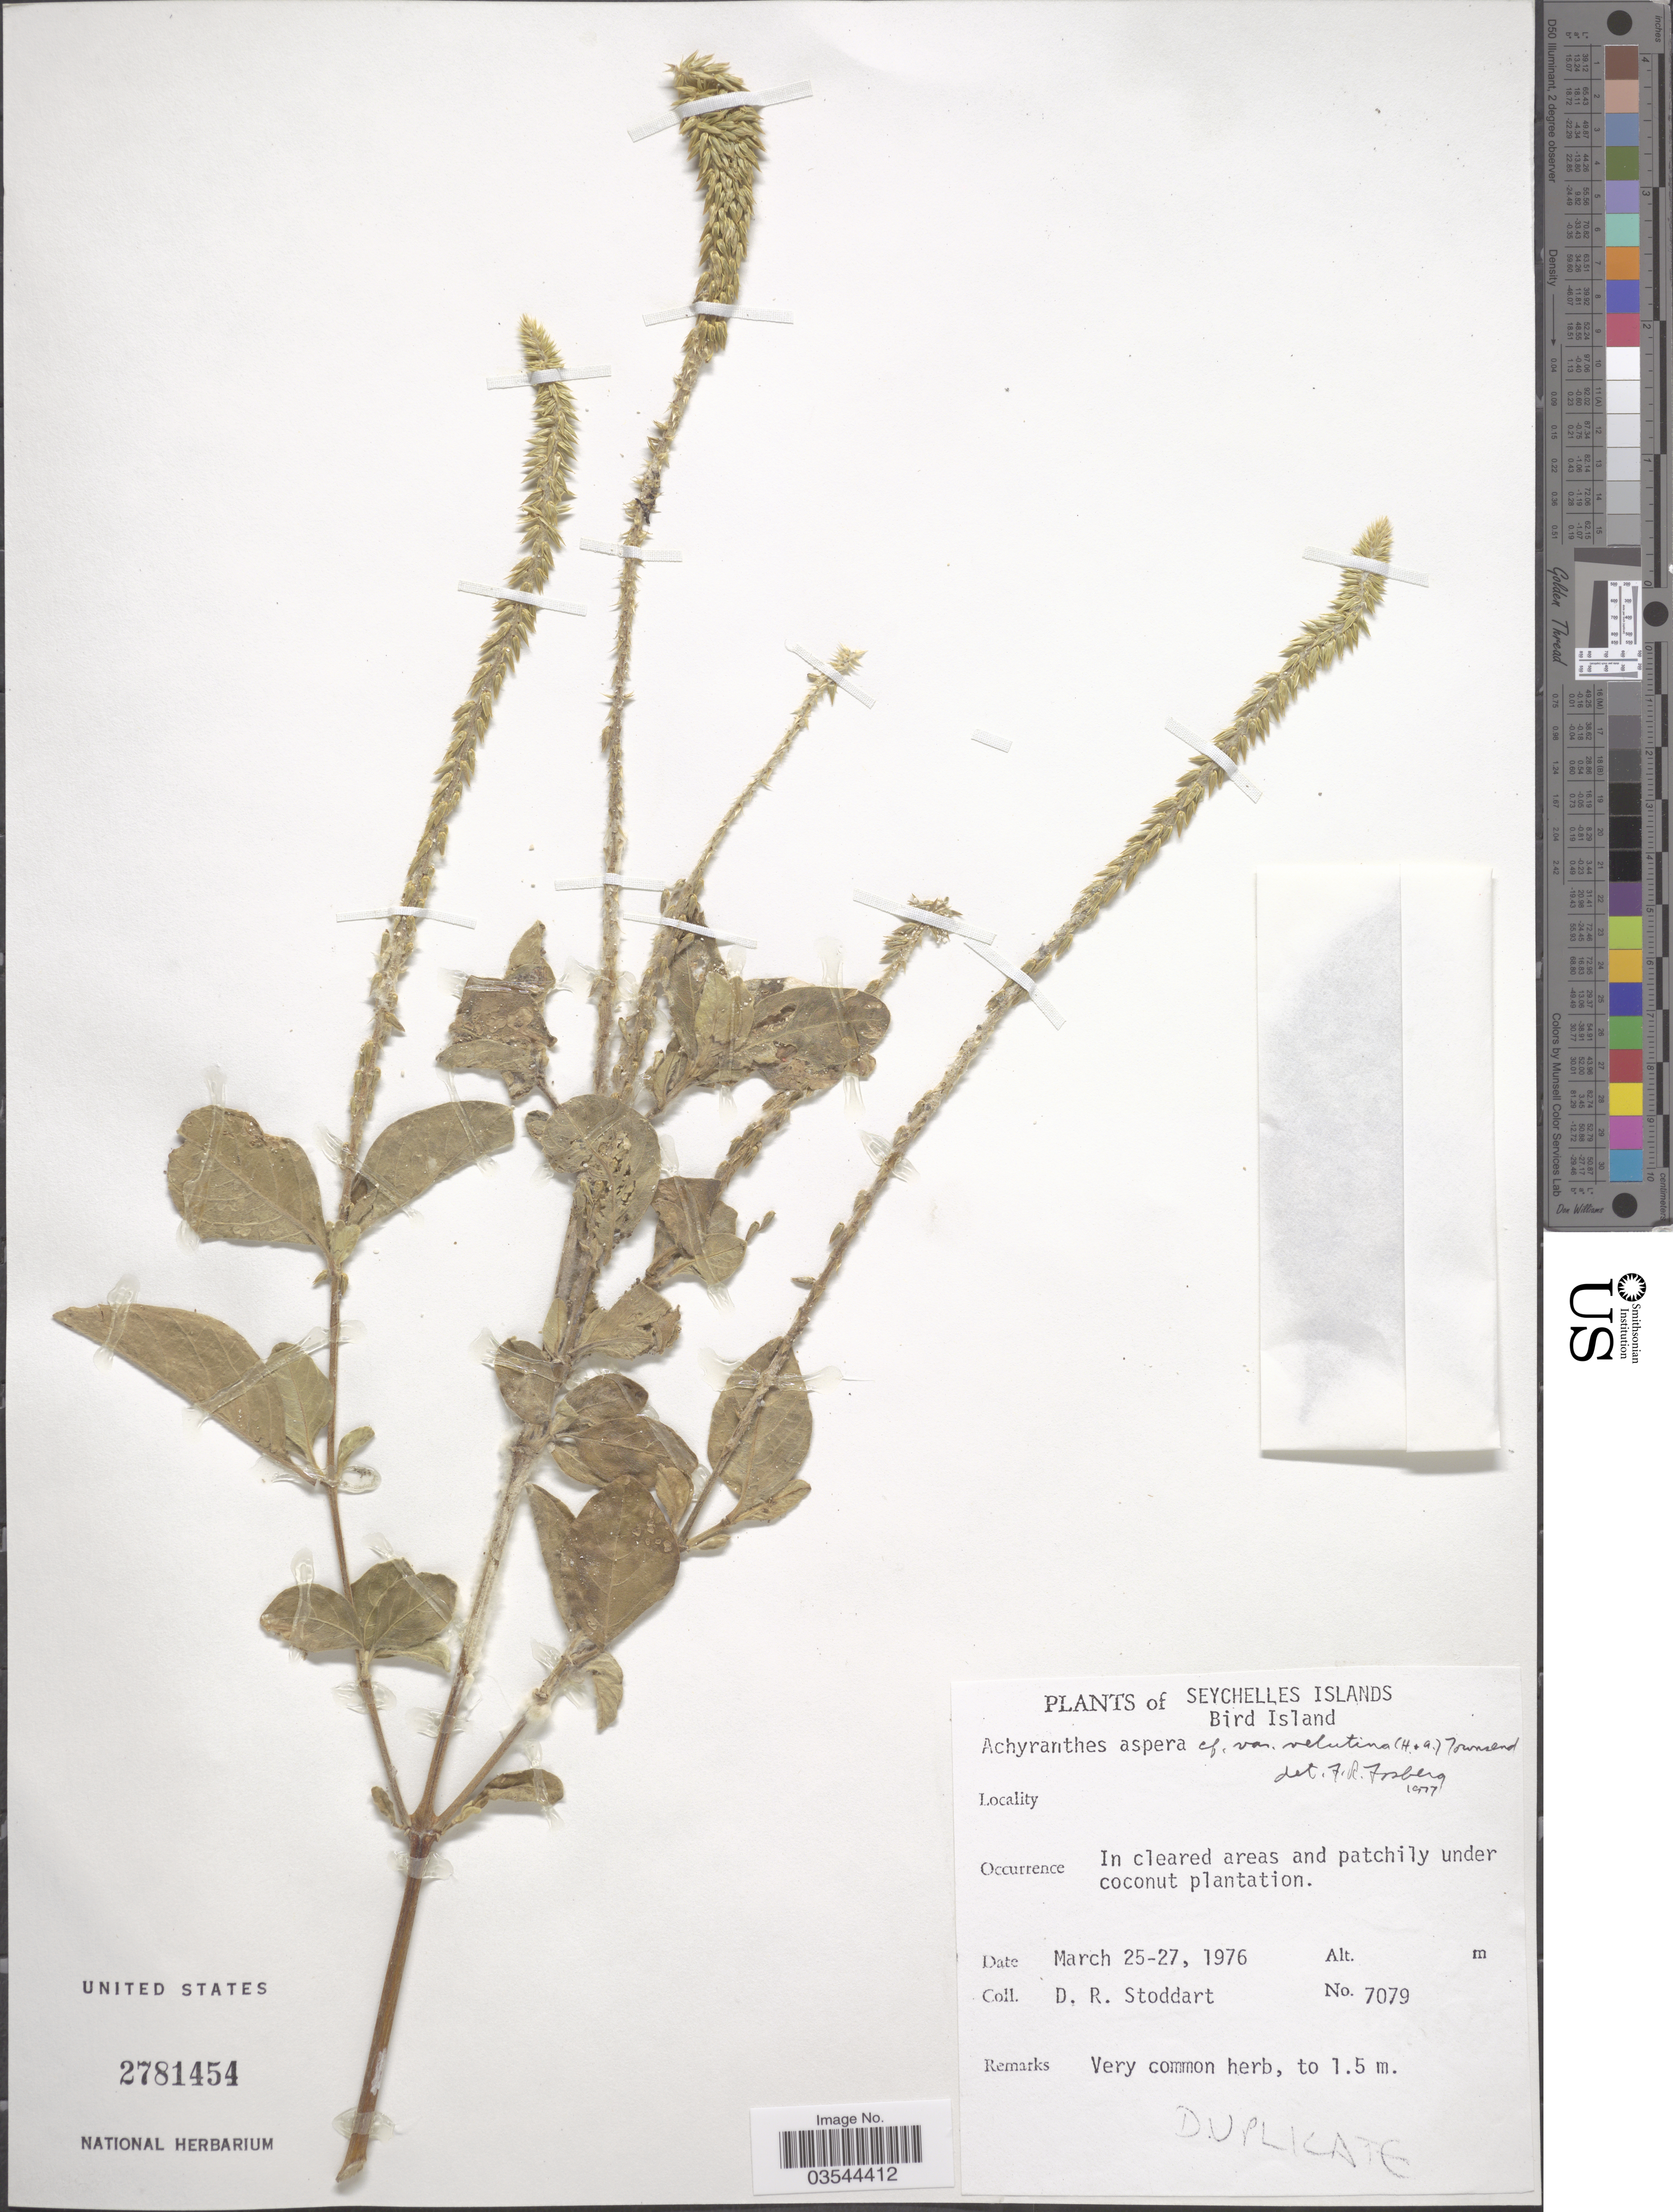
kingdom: Plantae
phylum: Tracheophyta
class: Magnoliopsida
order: Caryophyllales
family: Amaranthaceae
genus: Achyranthes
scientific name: Achyranthes aspera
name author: L.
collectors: D. R. Stoddart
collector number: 7079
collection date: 1976-03-25/1976-03-27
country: Seychelles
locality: Bird Island. Under coconut plantation.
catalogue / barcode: US 2781454